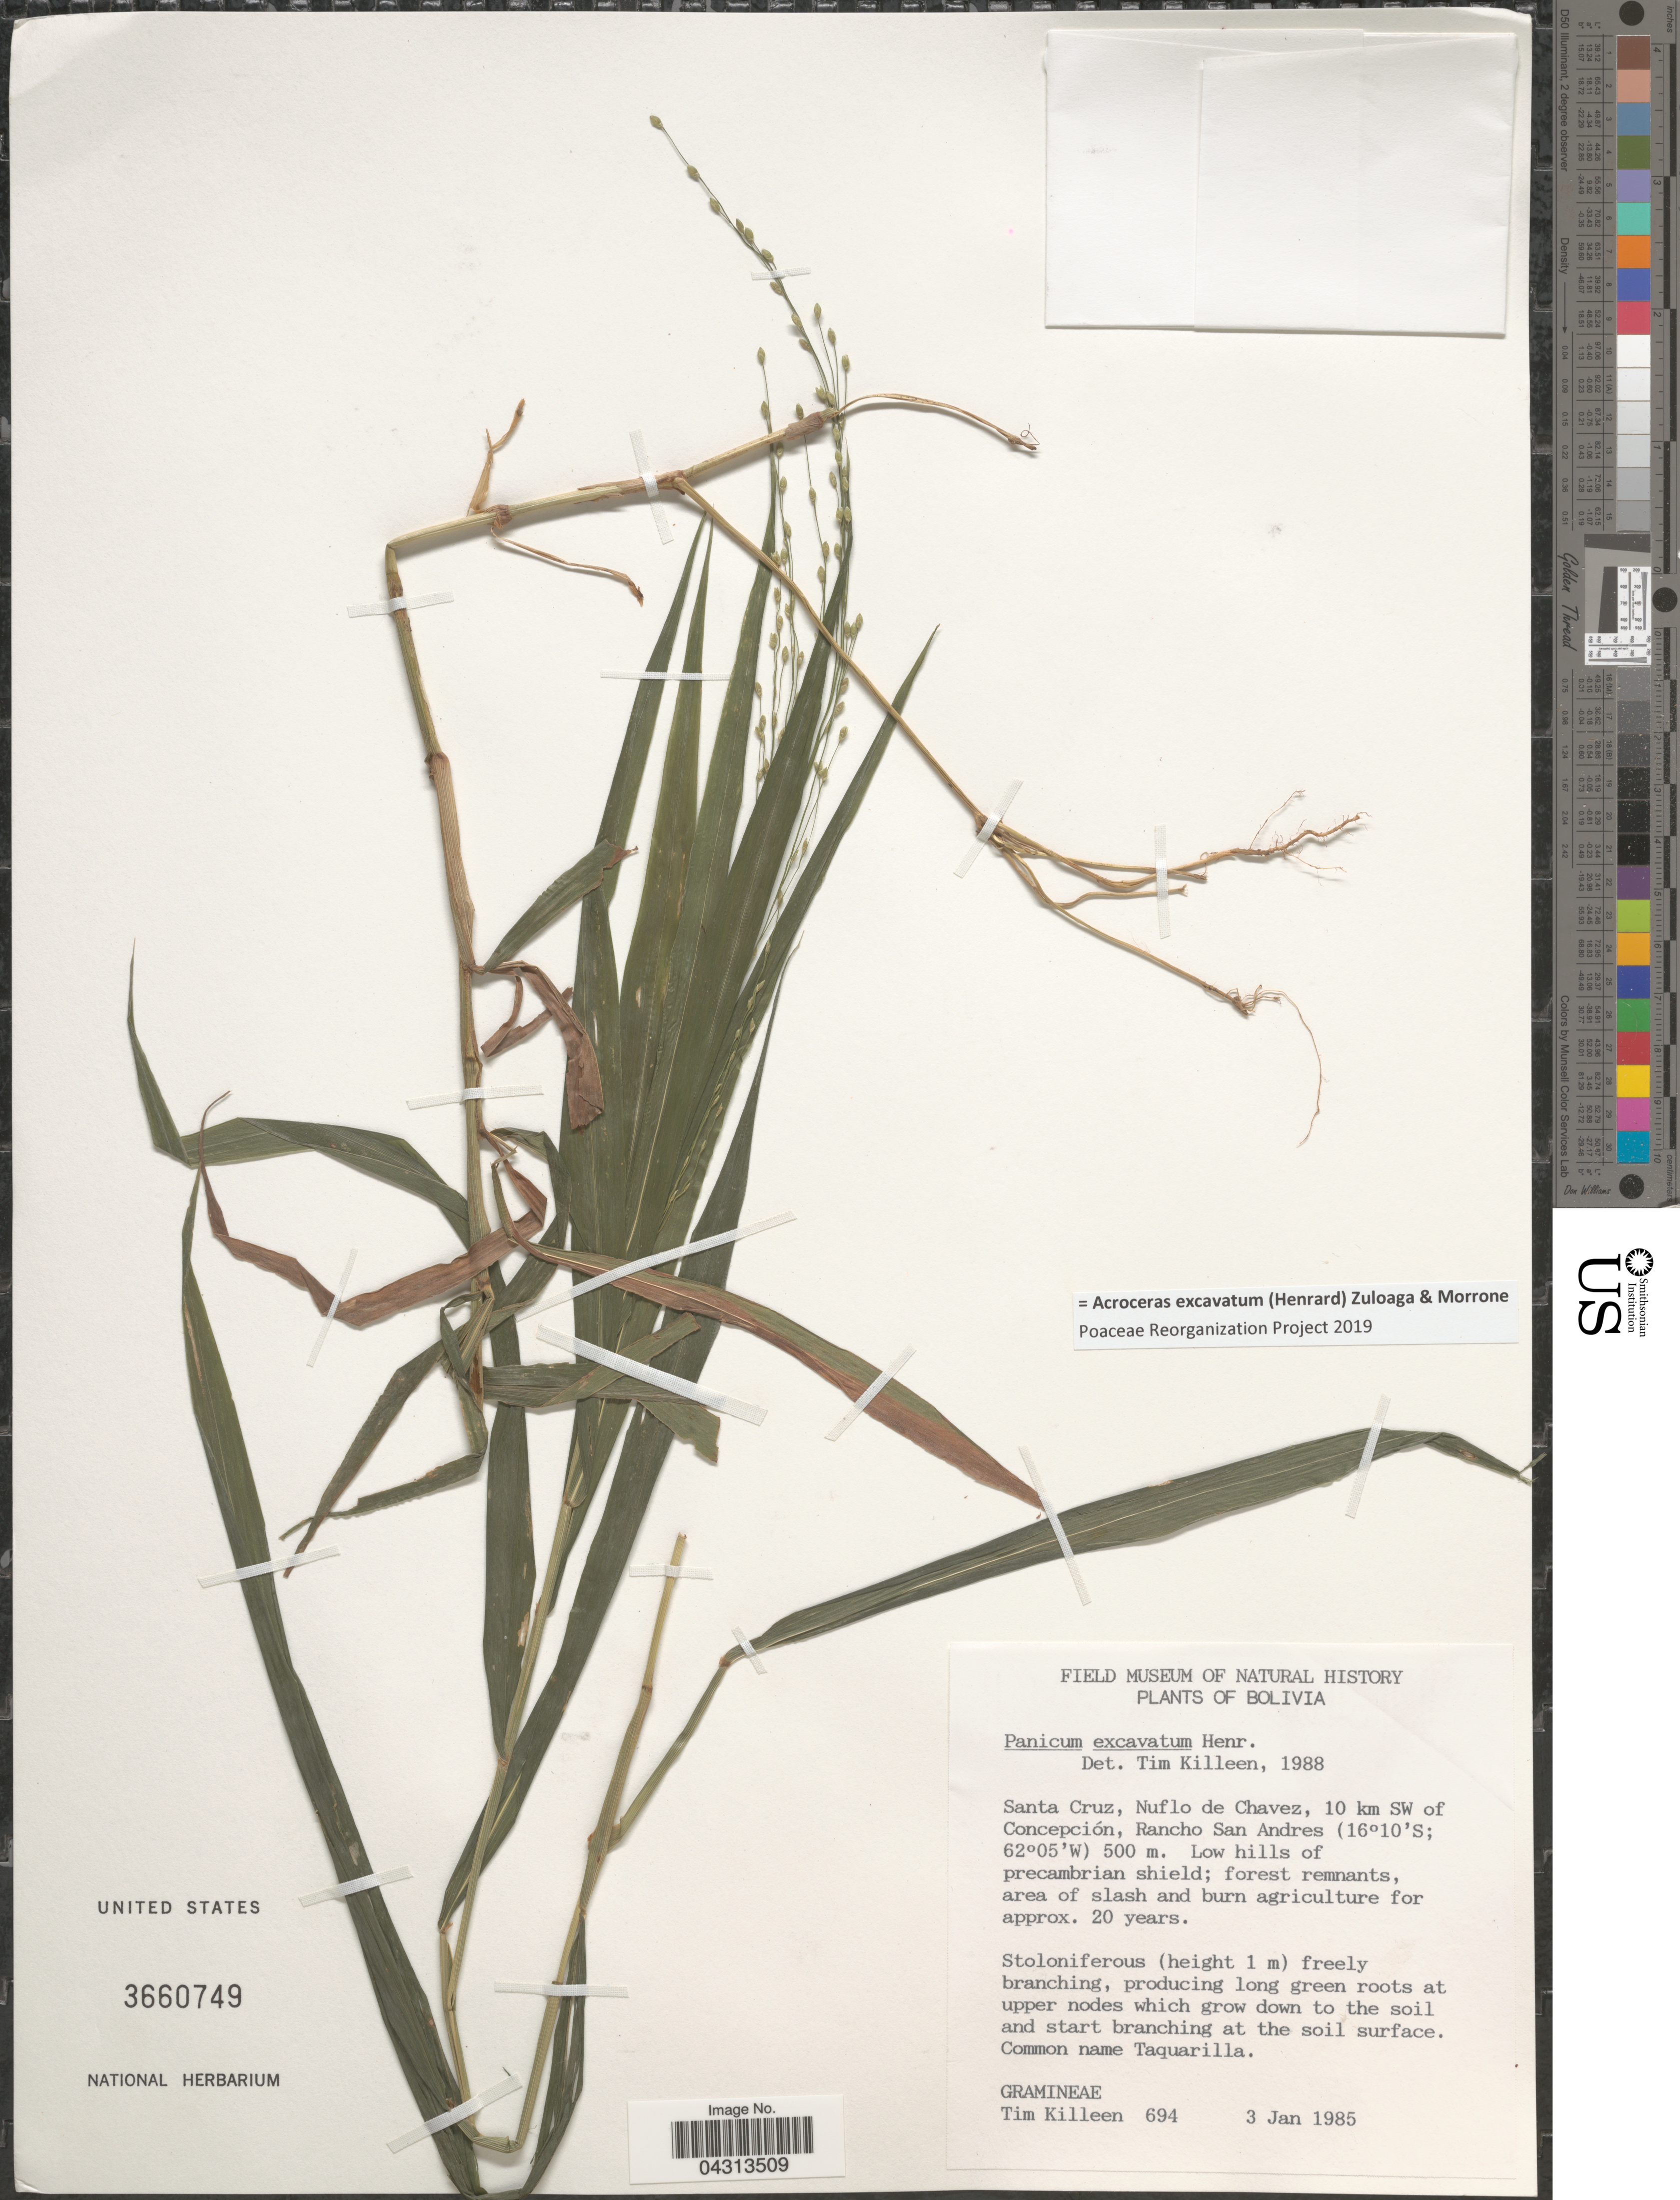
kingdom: Plantae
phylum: Tracheophyta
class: Liliopsida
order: Poales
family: Poaceae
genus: Acroceras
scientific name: Acroceras excavatum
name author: (Henr.) Zuloaga & Morrone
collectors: T. J. Killeen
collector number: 694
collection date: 1985-01-03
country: Bolivia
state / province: Santa Cruz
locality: Nuflo de Chavez, 10 km SW of Concepción, Rancho San Andres. Low hills of precambrian shield; forest remnants, area of slash and burn agriculture for approx. 20 years.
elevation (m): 500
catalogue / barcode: US 3660749